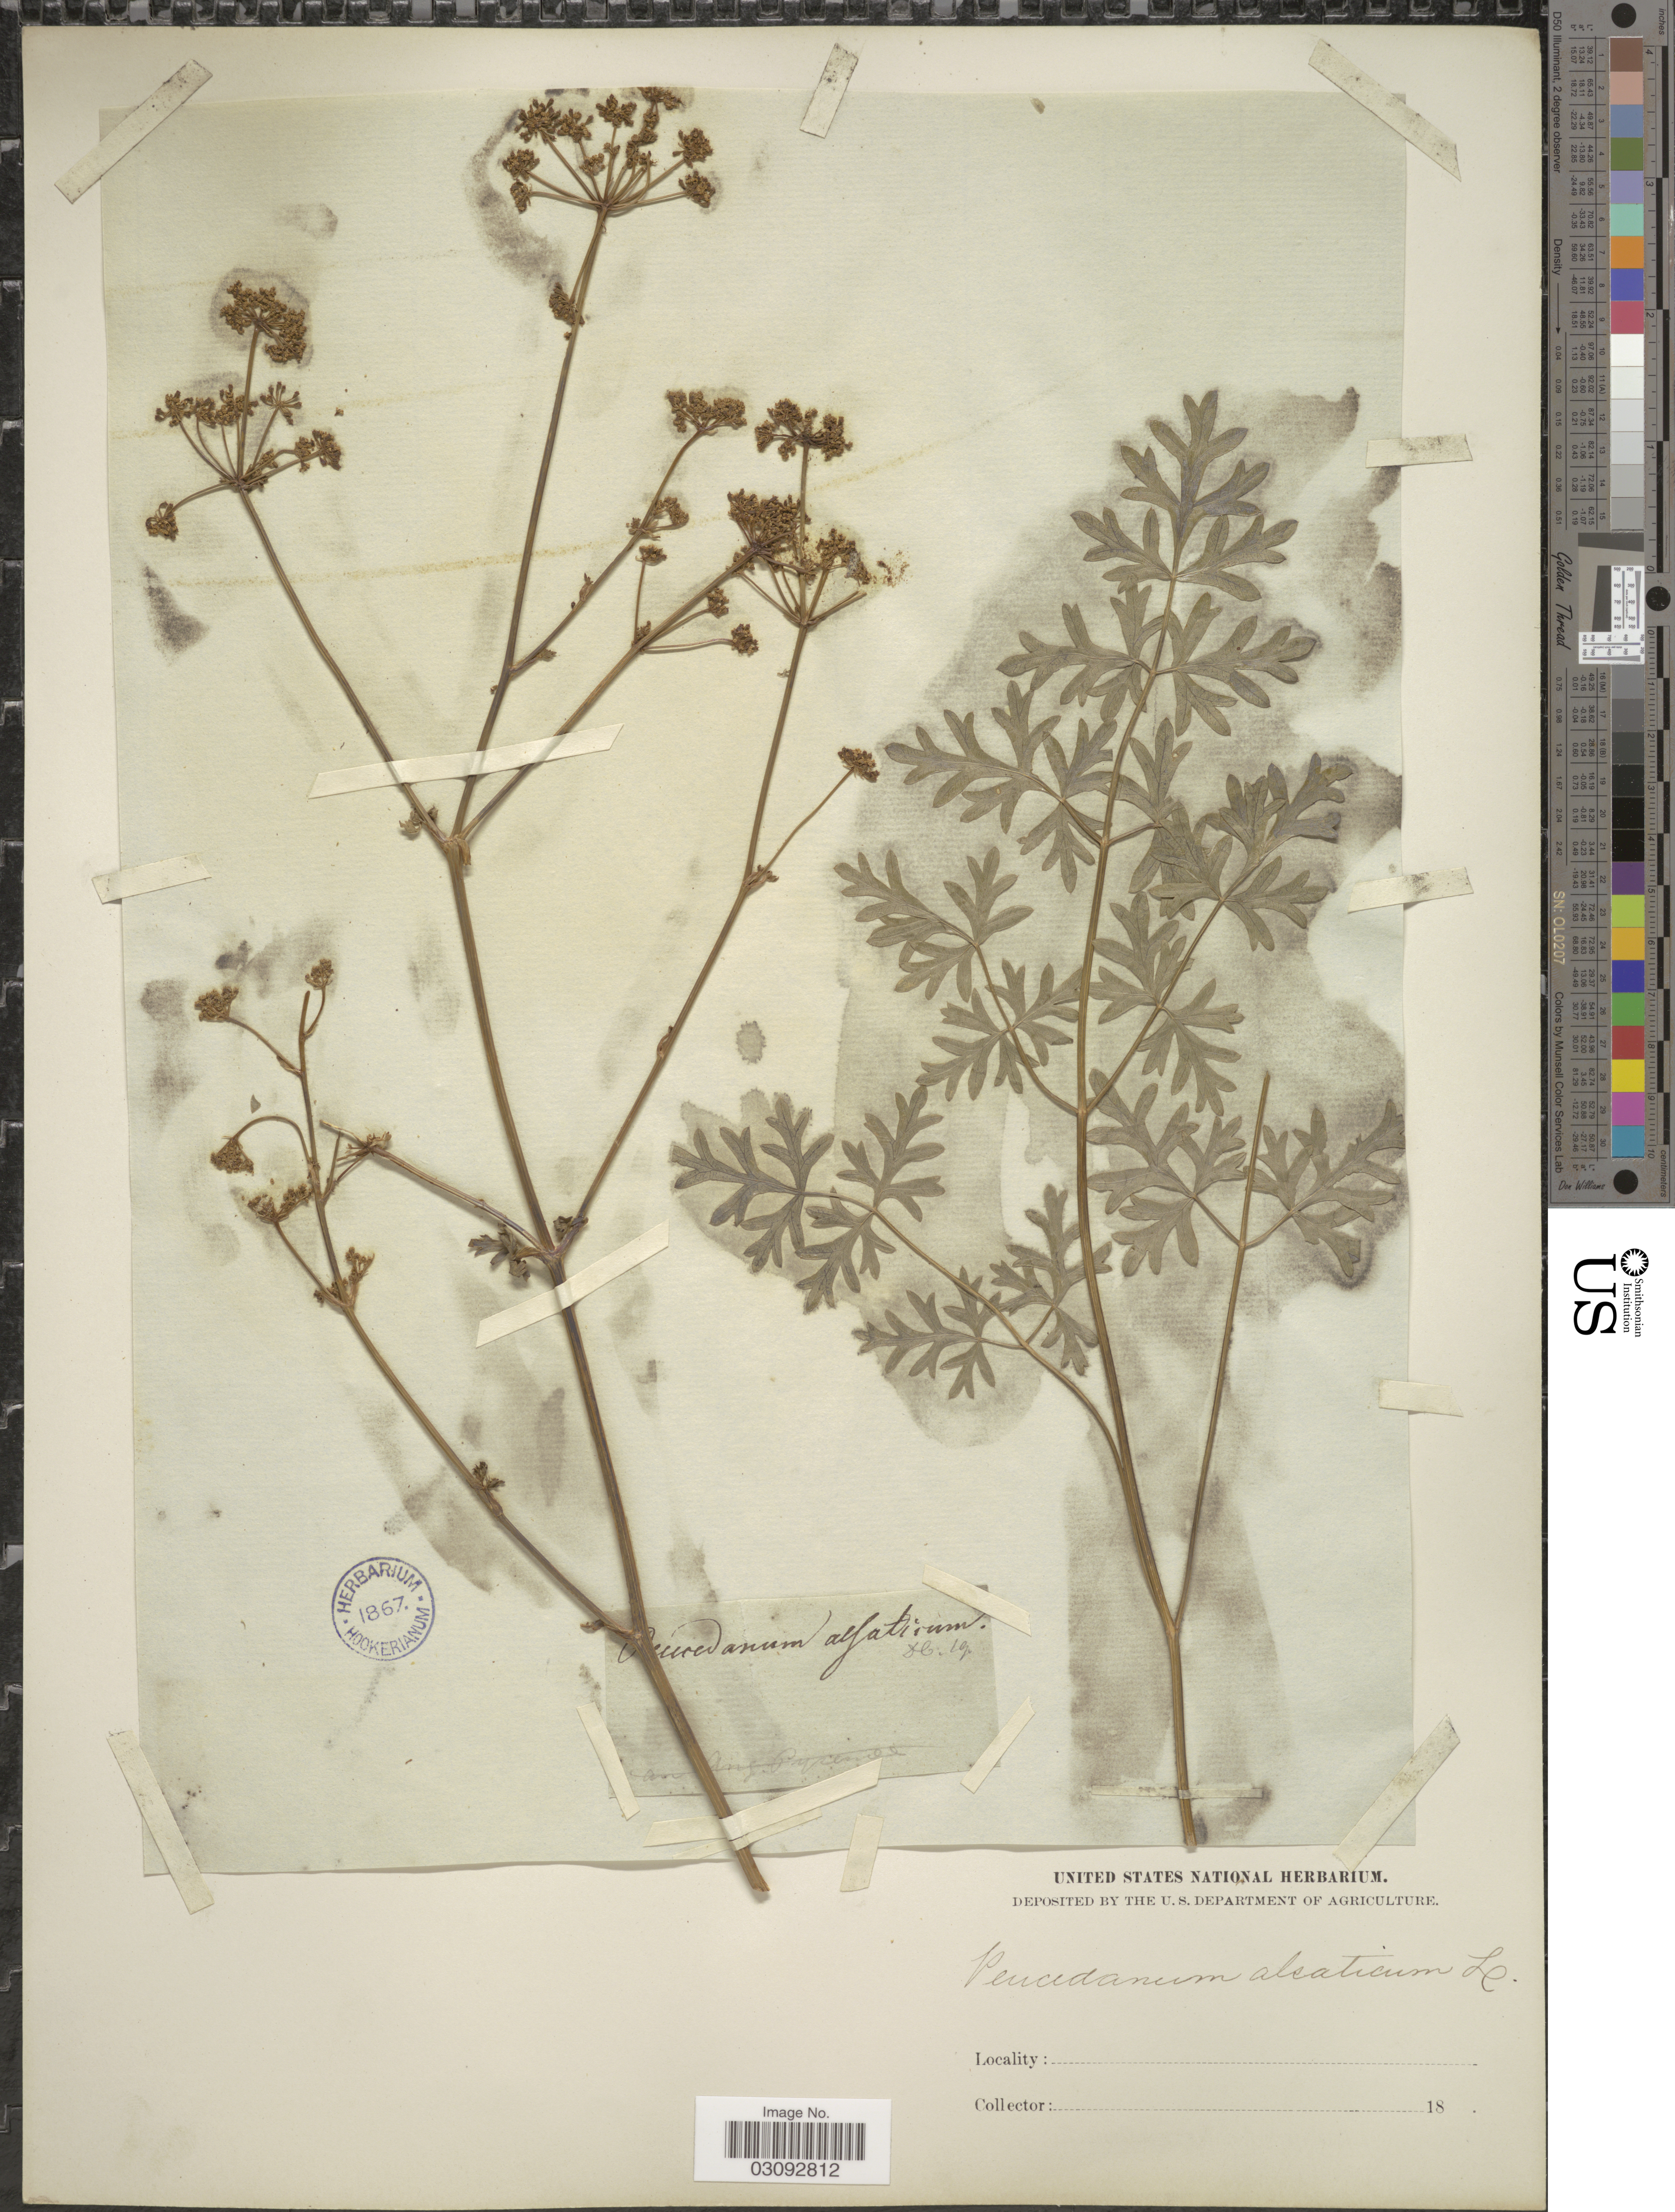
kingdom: Plantae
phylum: Tracheophyta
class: Magnoliopsida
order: Apiales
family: Apiaceae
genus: Peucedanum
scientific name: Peucedanum alsaticum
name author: L.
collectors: ex herb. United States National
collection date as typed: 18